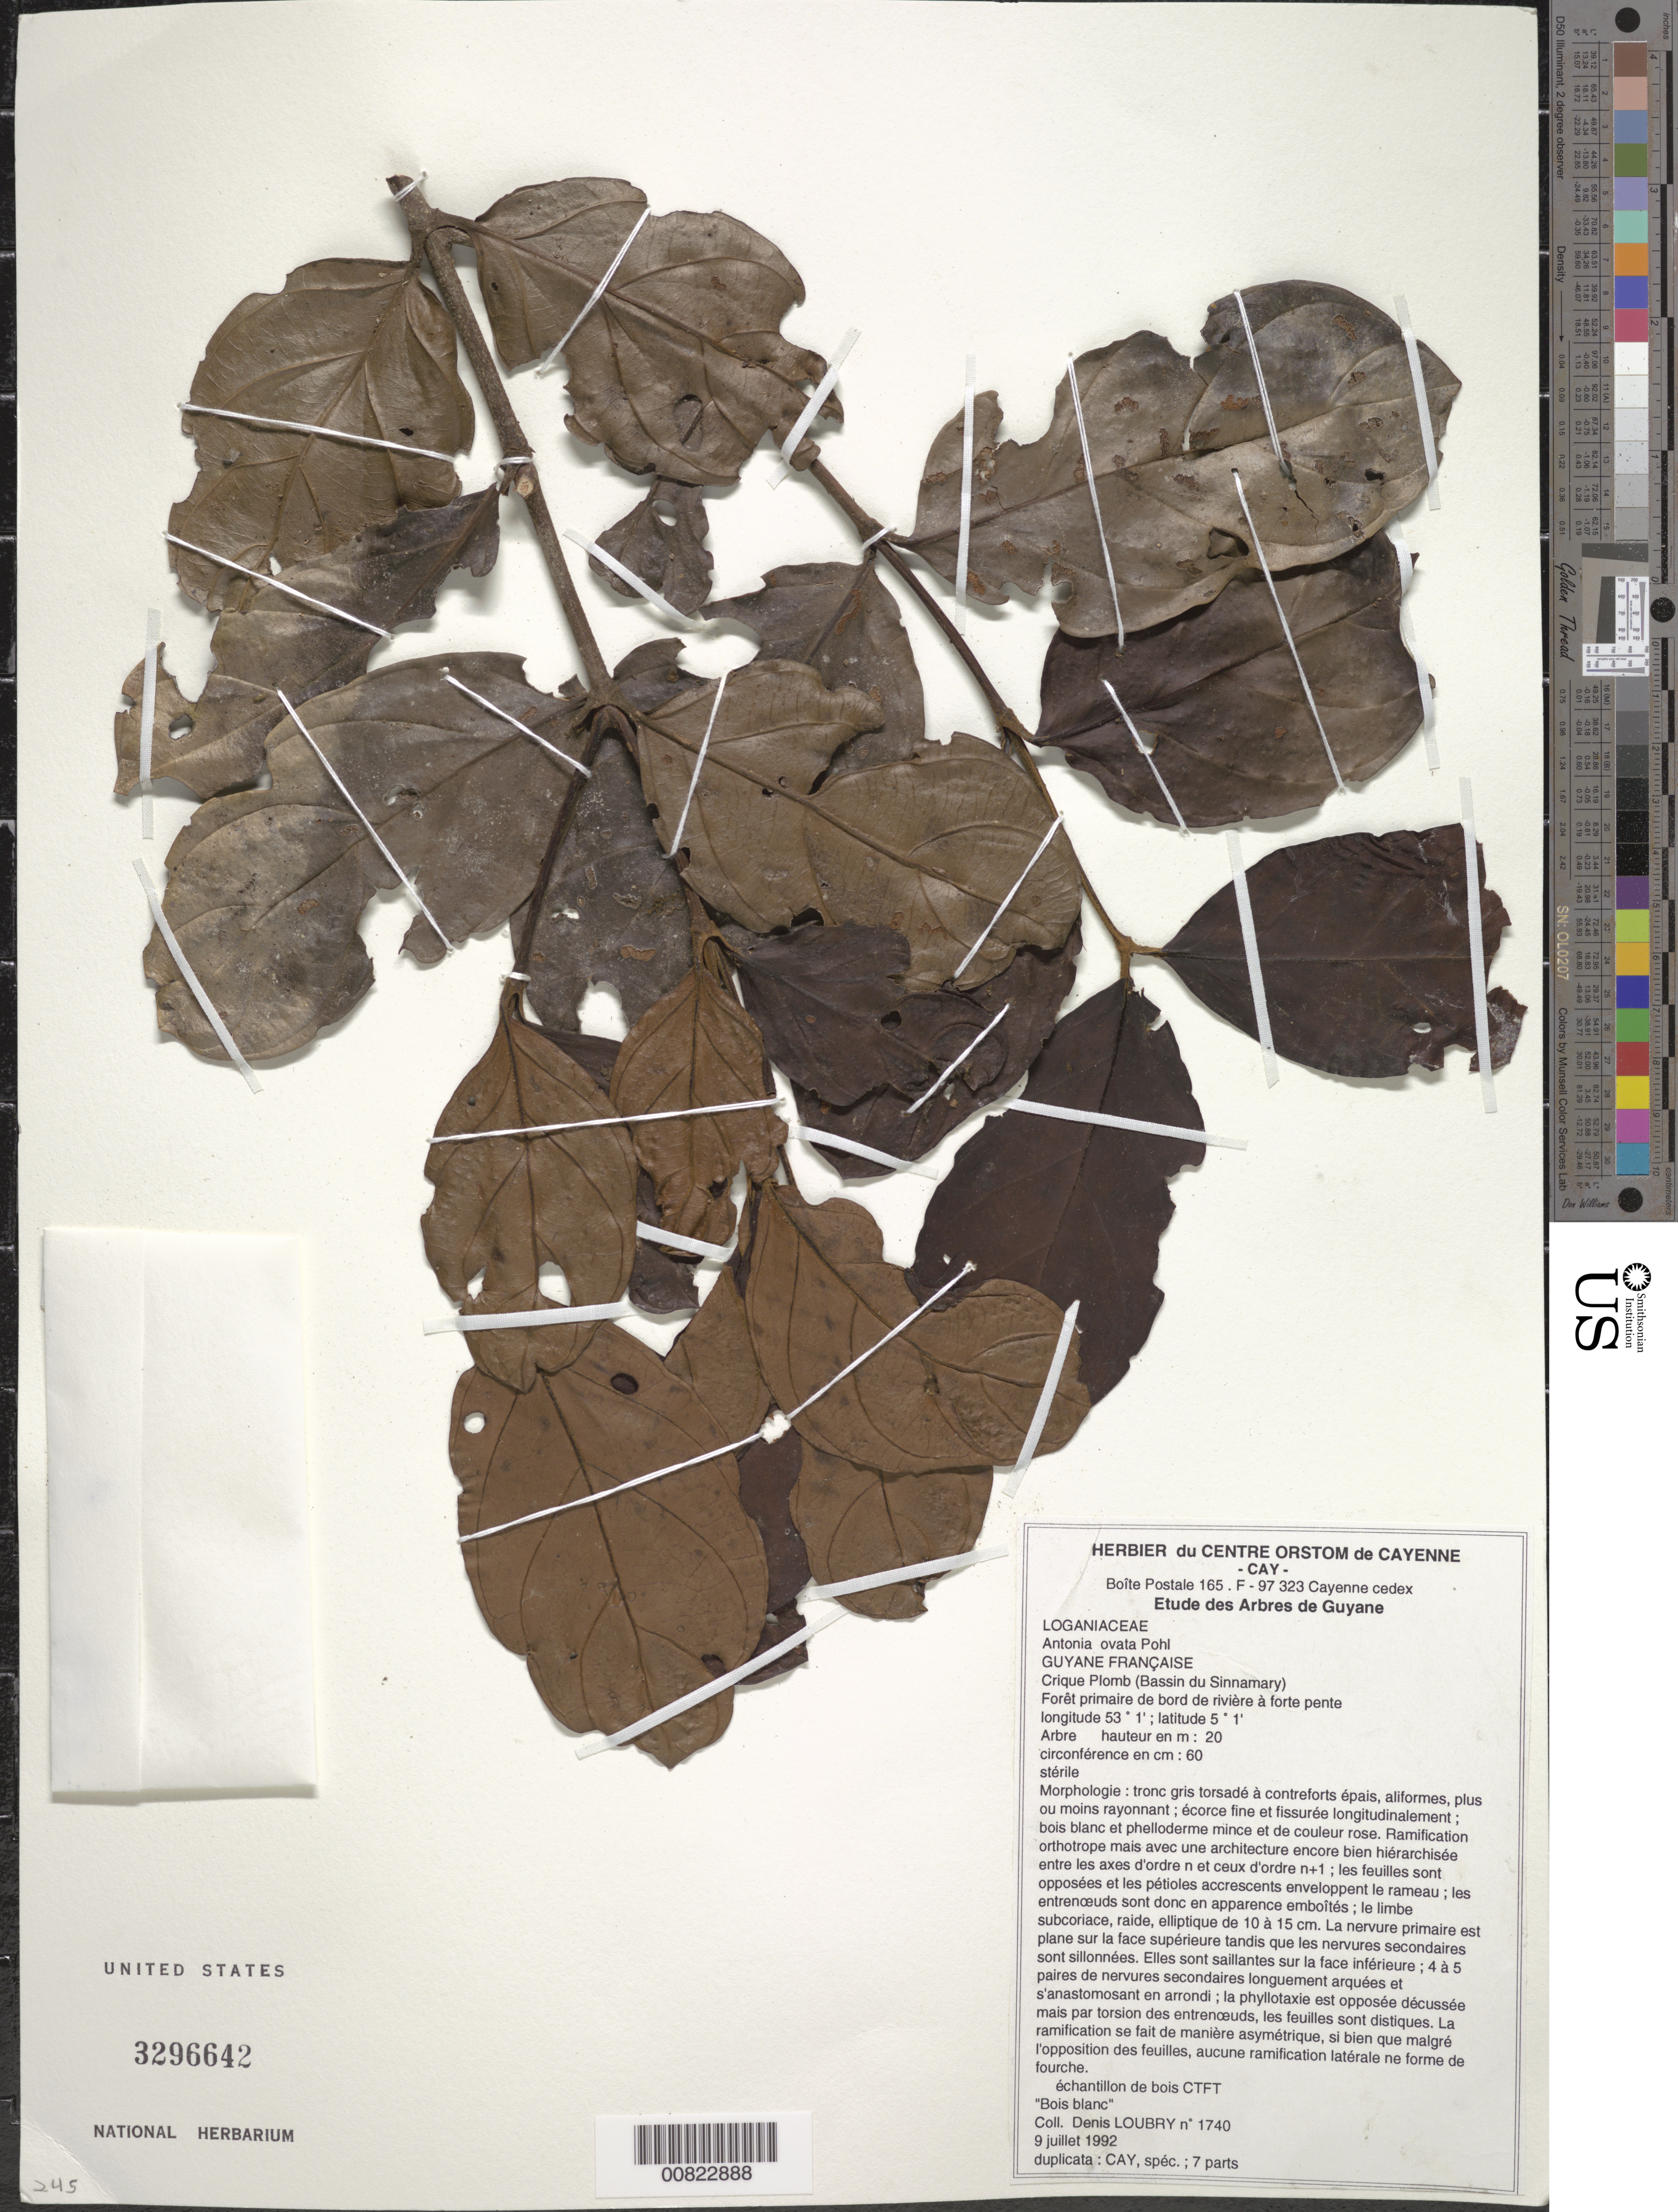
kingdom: Plantae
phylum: Tracheophyta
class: Magnoliopsida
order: Gentianales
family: Loganiaceae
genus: Antonia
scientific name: Antonia ovata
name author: Pohl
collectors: D. Loubry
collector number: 1740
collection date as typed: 9-Jul-92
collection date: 1992-07-09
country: French Guiana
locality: Crique Plomb, Bassin du Sinnamary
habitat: Primary forest near river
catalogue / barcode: US 3296642